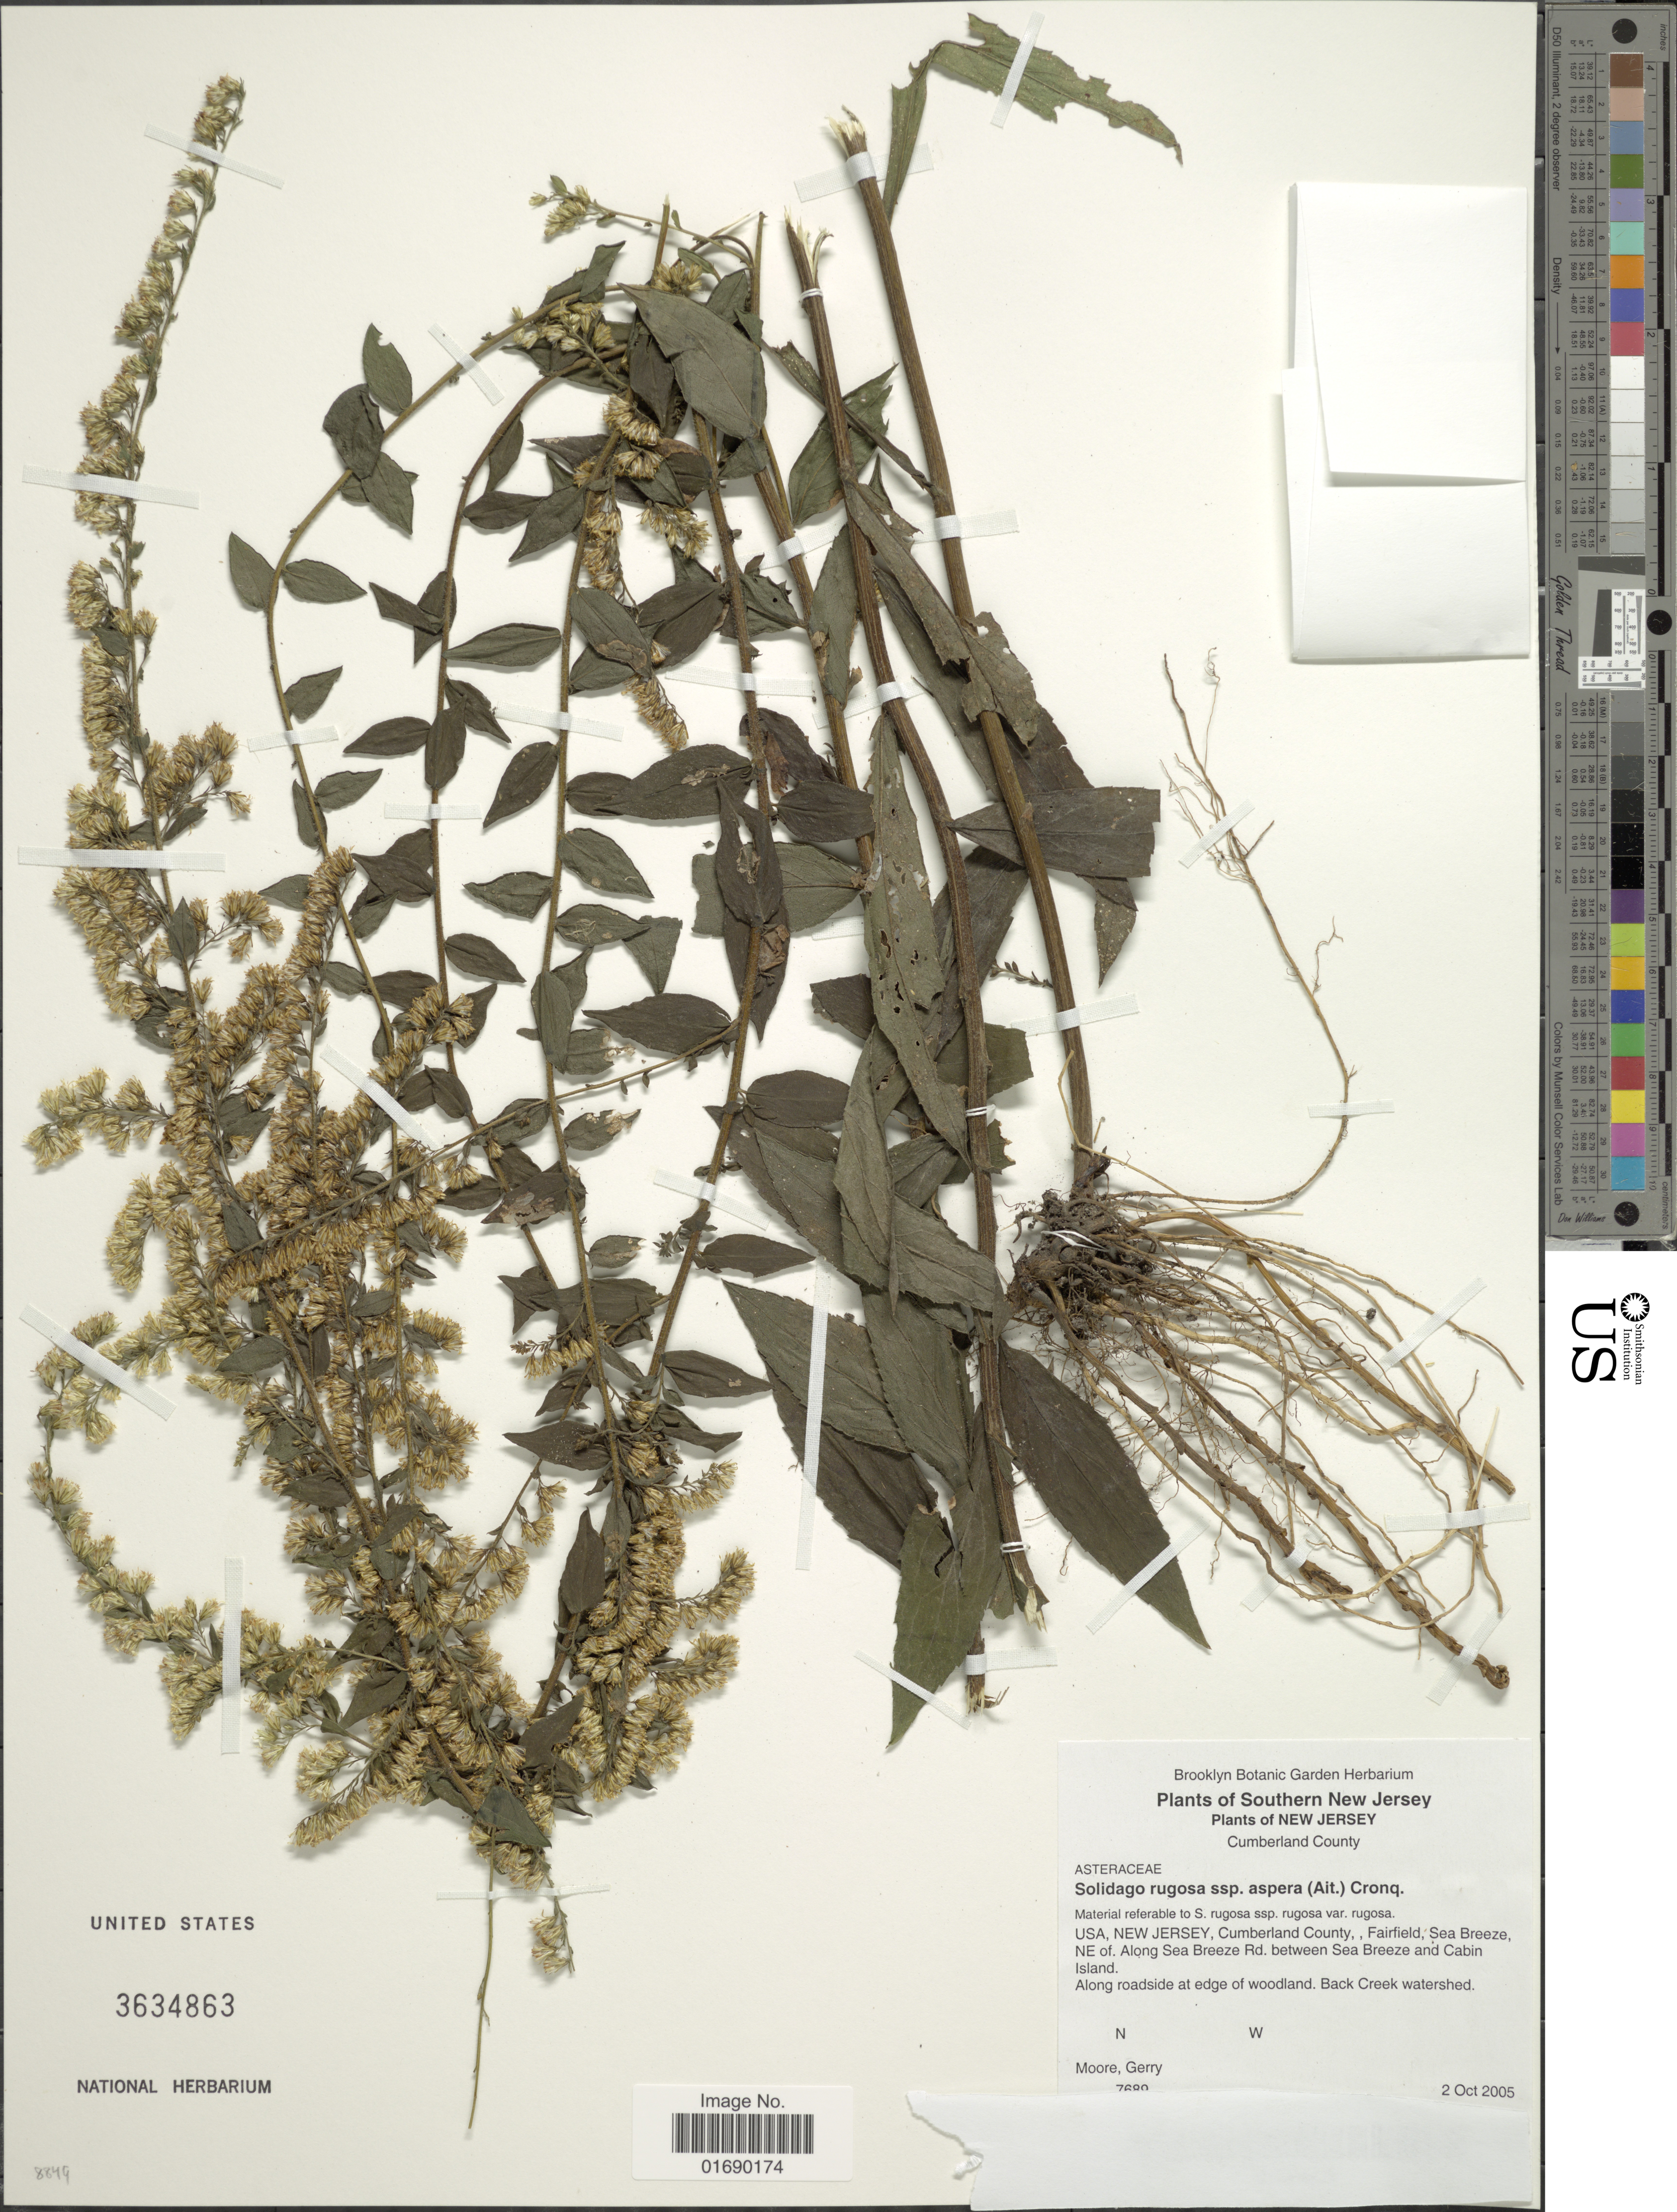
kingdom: Plantae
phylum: Tracheophyta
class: Magnoliopsida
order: Asterales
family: Asteraceae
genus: Solidago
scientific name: Solidago rugosa var. aspera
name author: (Aiton) Cronq.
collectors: G. Moore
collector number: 7680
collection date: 2005-10-02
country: United States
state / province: New Jersey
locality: Southern New Jersey, Cumberland County, Fairfield, Seca Breeze, NE of aAlong Sea Breeze Rd between Sea Breeze and Cabin Island. Along roadside at edge of woodland. Back Creek watershed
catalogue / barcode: US 3634863